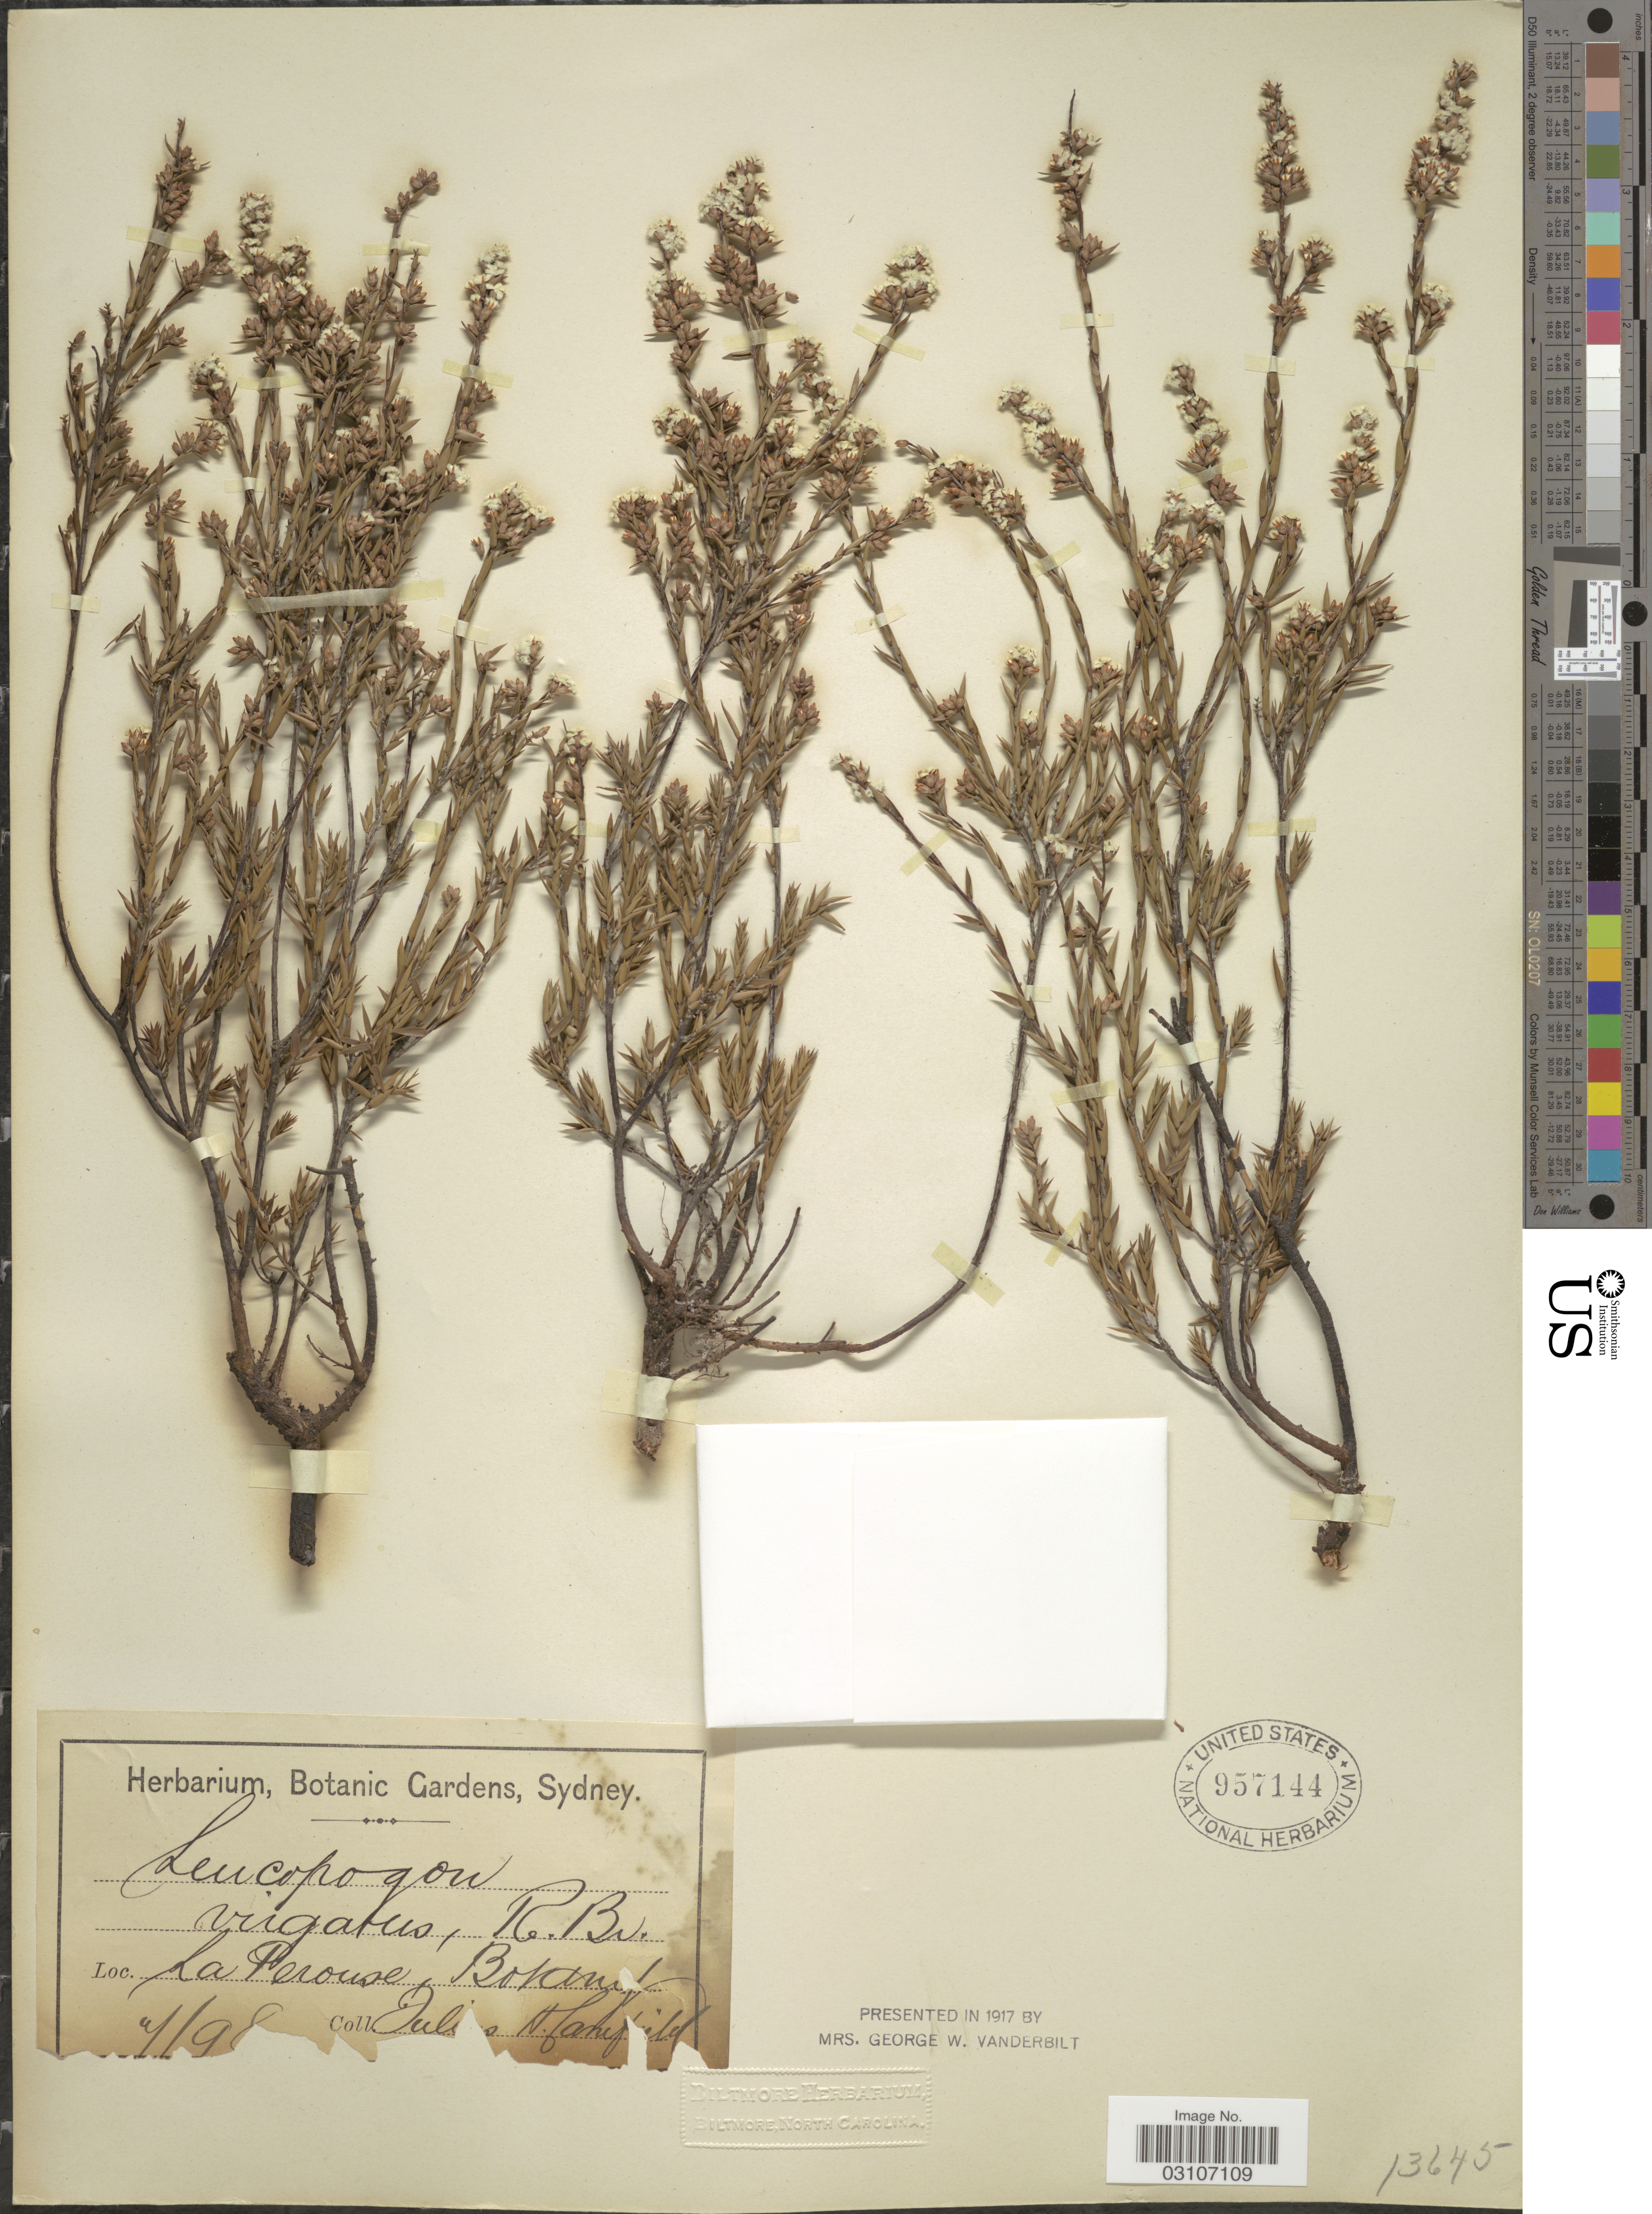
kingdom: Plantae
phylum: Tracheophyta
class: Magnoliopsida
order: Ericales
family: Ericaceae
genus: Leucopogon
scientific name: Leucopogon virgatus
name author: R. Br.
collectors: J. Camfield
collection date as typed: Transcribed d/m/y: /7/98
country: Australia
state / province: New South Wales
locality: La Perouse, Botany.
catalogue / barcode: US 957144